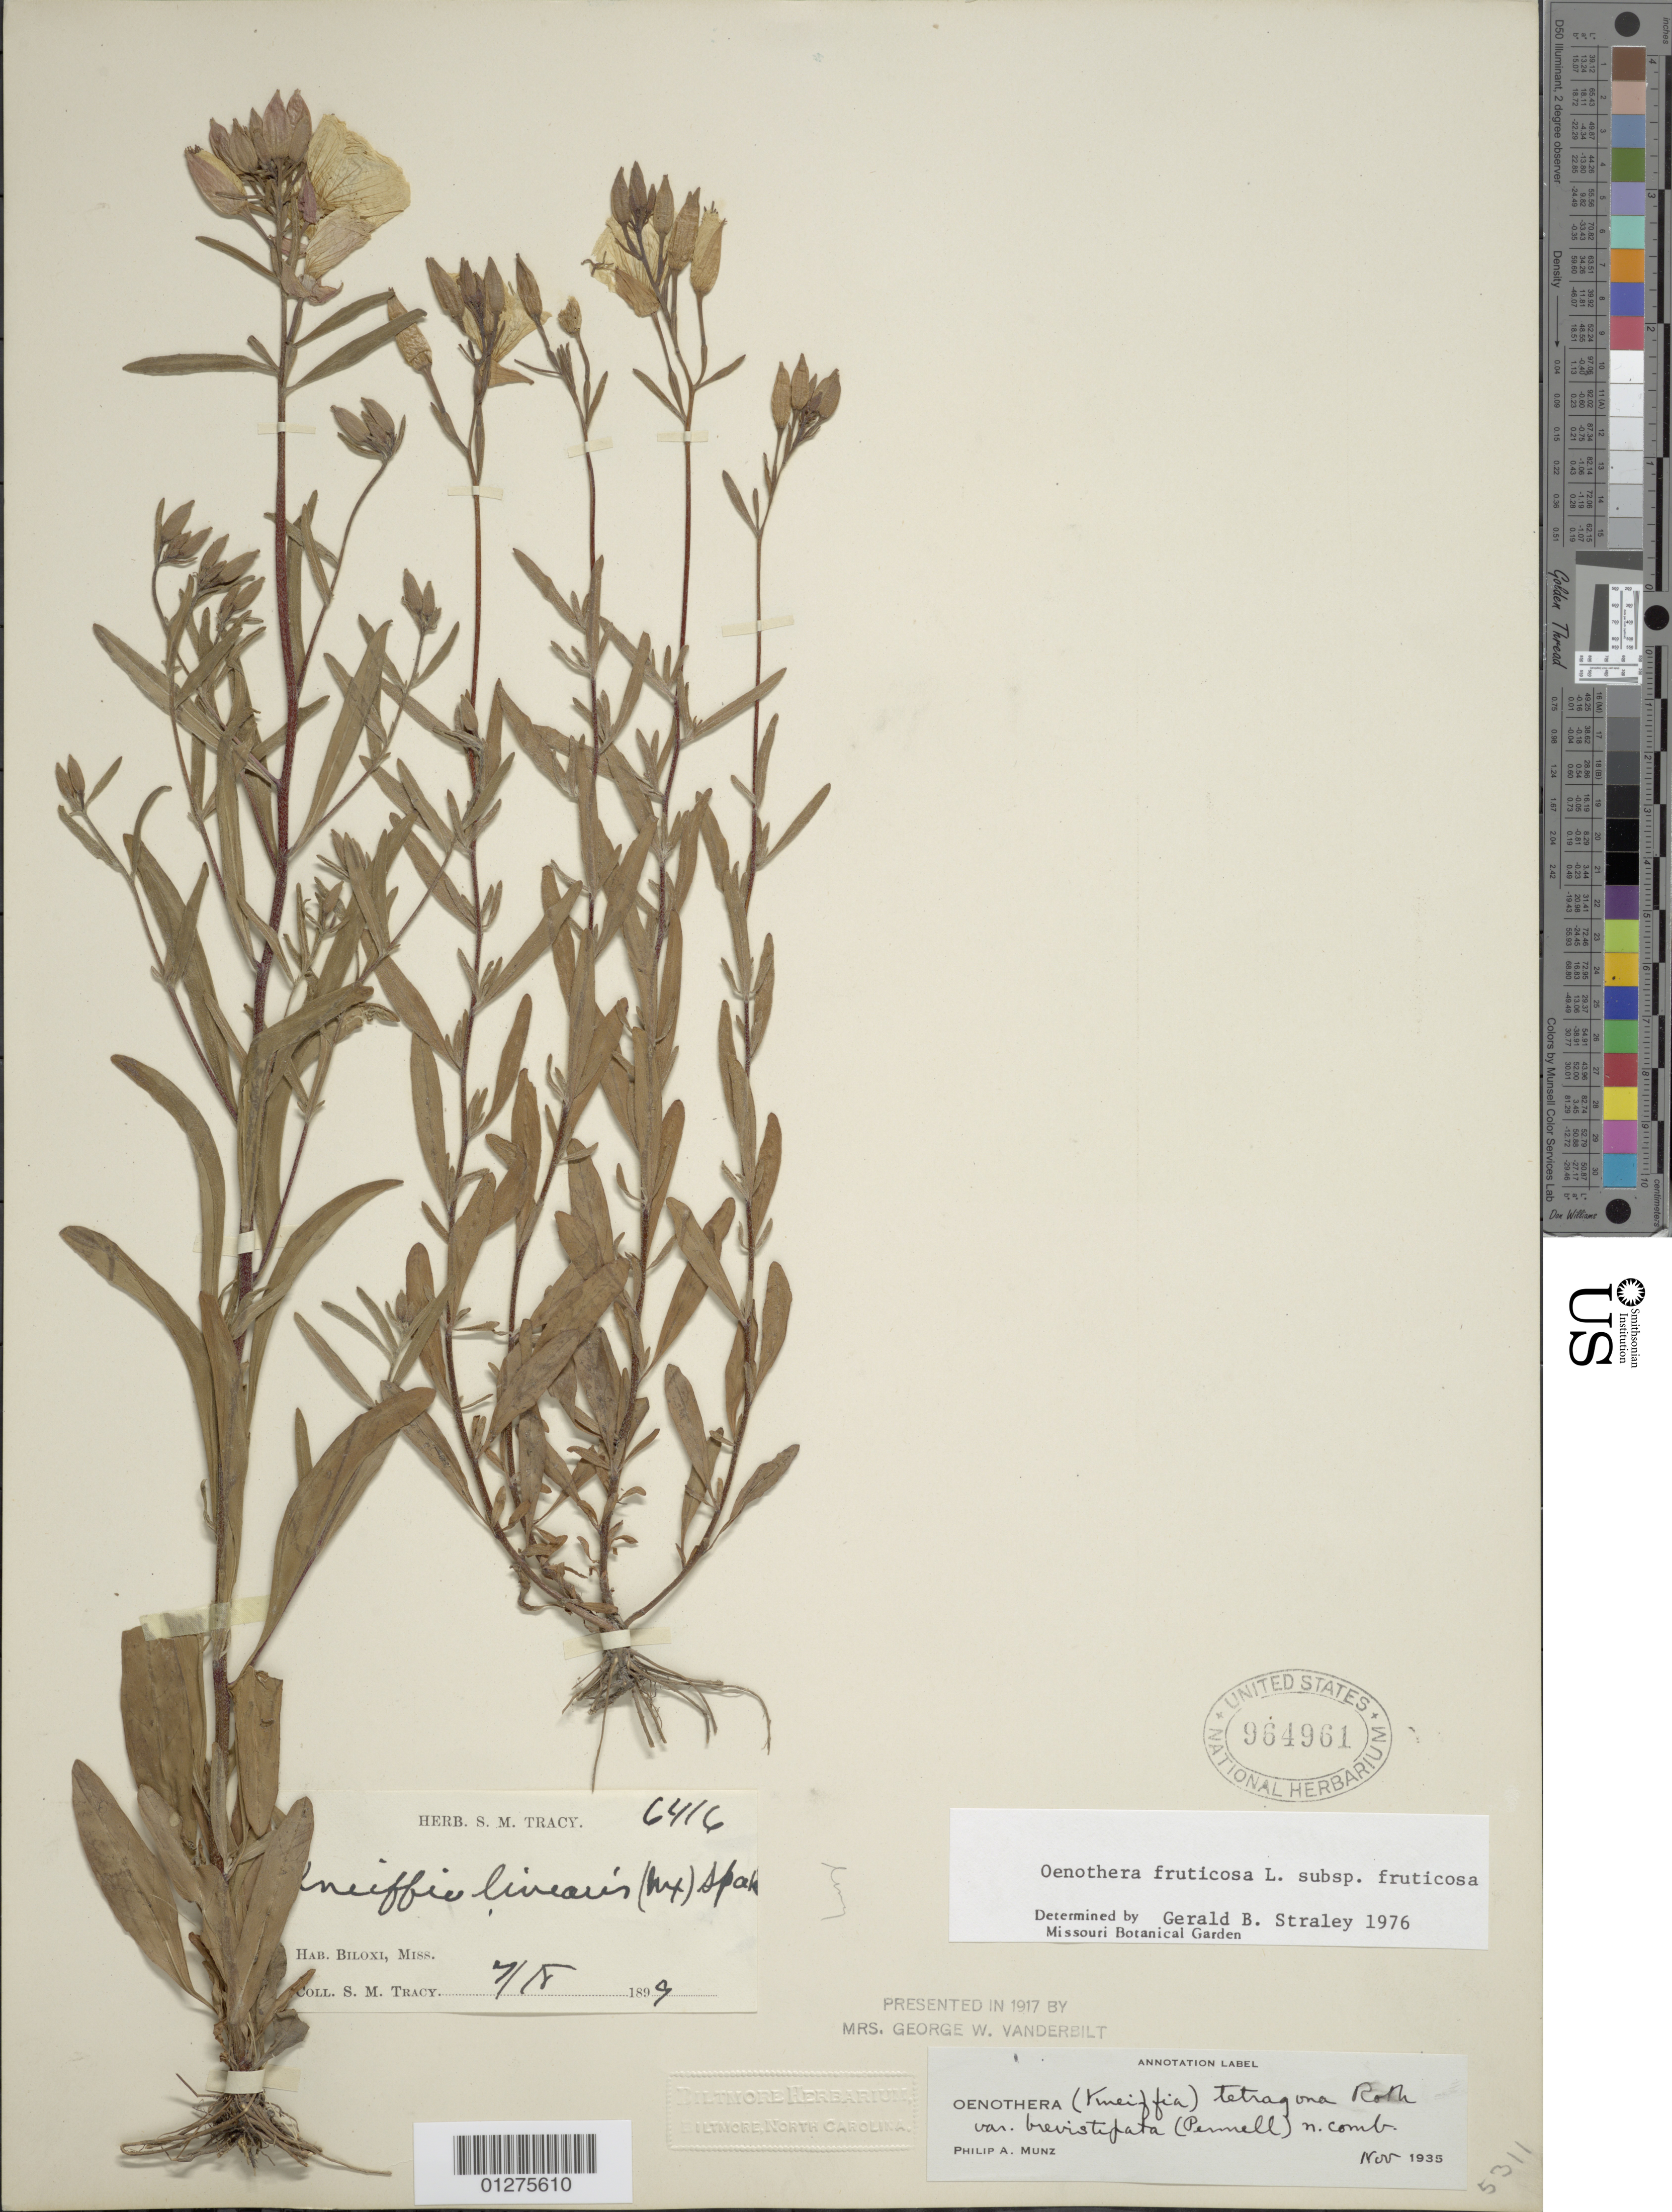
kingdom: Plantae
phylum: Tracheophyta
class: Magnoliopsida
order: Myrtales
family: Onagraceae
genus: Oenothera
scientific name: Oenothera fruticosa subsp. fruticosa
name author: L.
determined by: Straley, G. B.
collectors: S. M. Tracy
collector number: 6416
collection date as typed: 7/18/1989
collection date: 1989-07-18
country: United States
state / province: Mississippi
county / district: Harrison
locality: Biloxi.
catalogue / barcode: US 964961